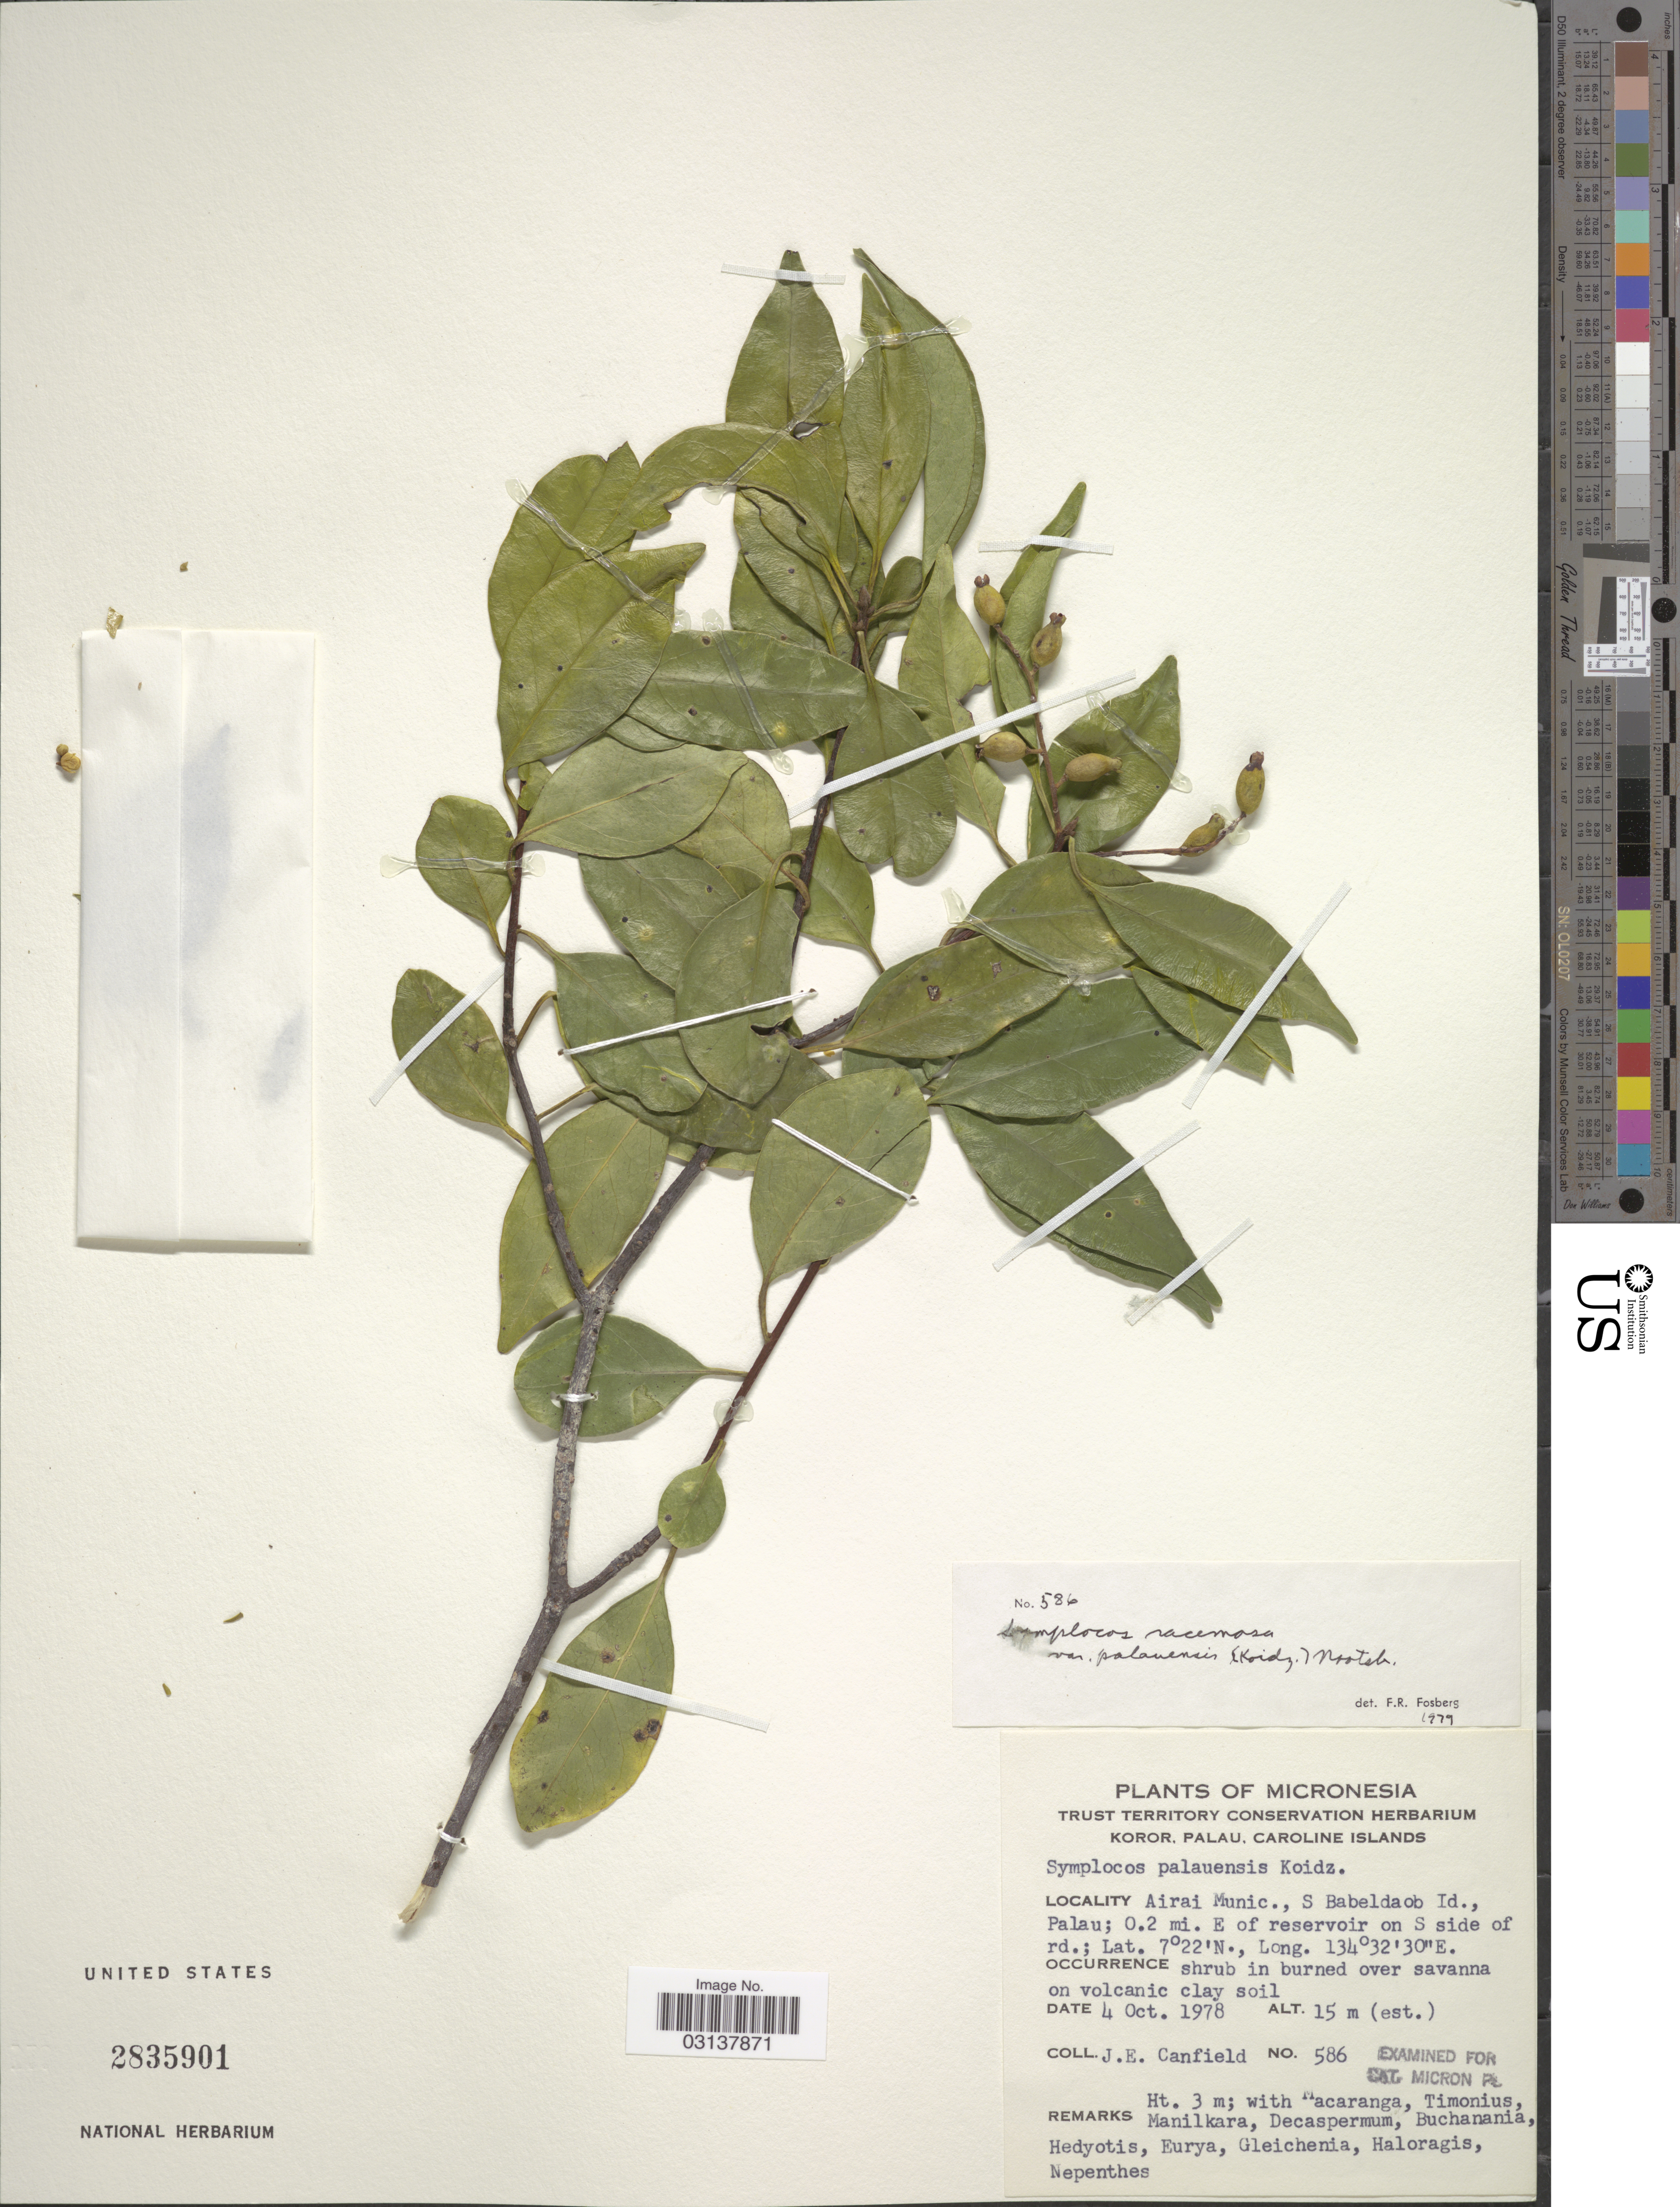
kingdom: Plantae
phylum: Tracheophyta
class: Magnoliopsida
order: Ericales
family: Symplocaceae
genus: Symplocos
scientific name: Symplocos sp.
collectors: J. E. Canfield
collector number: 586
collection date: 1978-10-04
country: Palau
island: Babeldaob [Babelthuap]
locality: Micronesia. Airai Munic., S Babeldaob Id., Palau; 0.2 mi. E of reservoir on S side of rd.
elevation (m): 15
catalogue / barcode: US 2835901